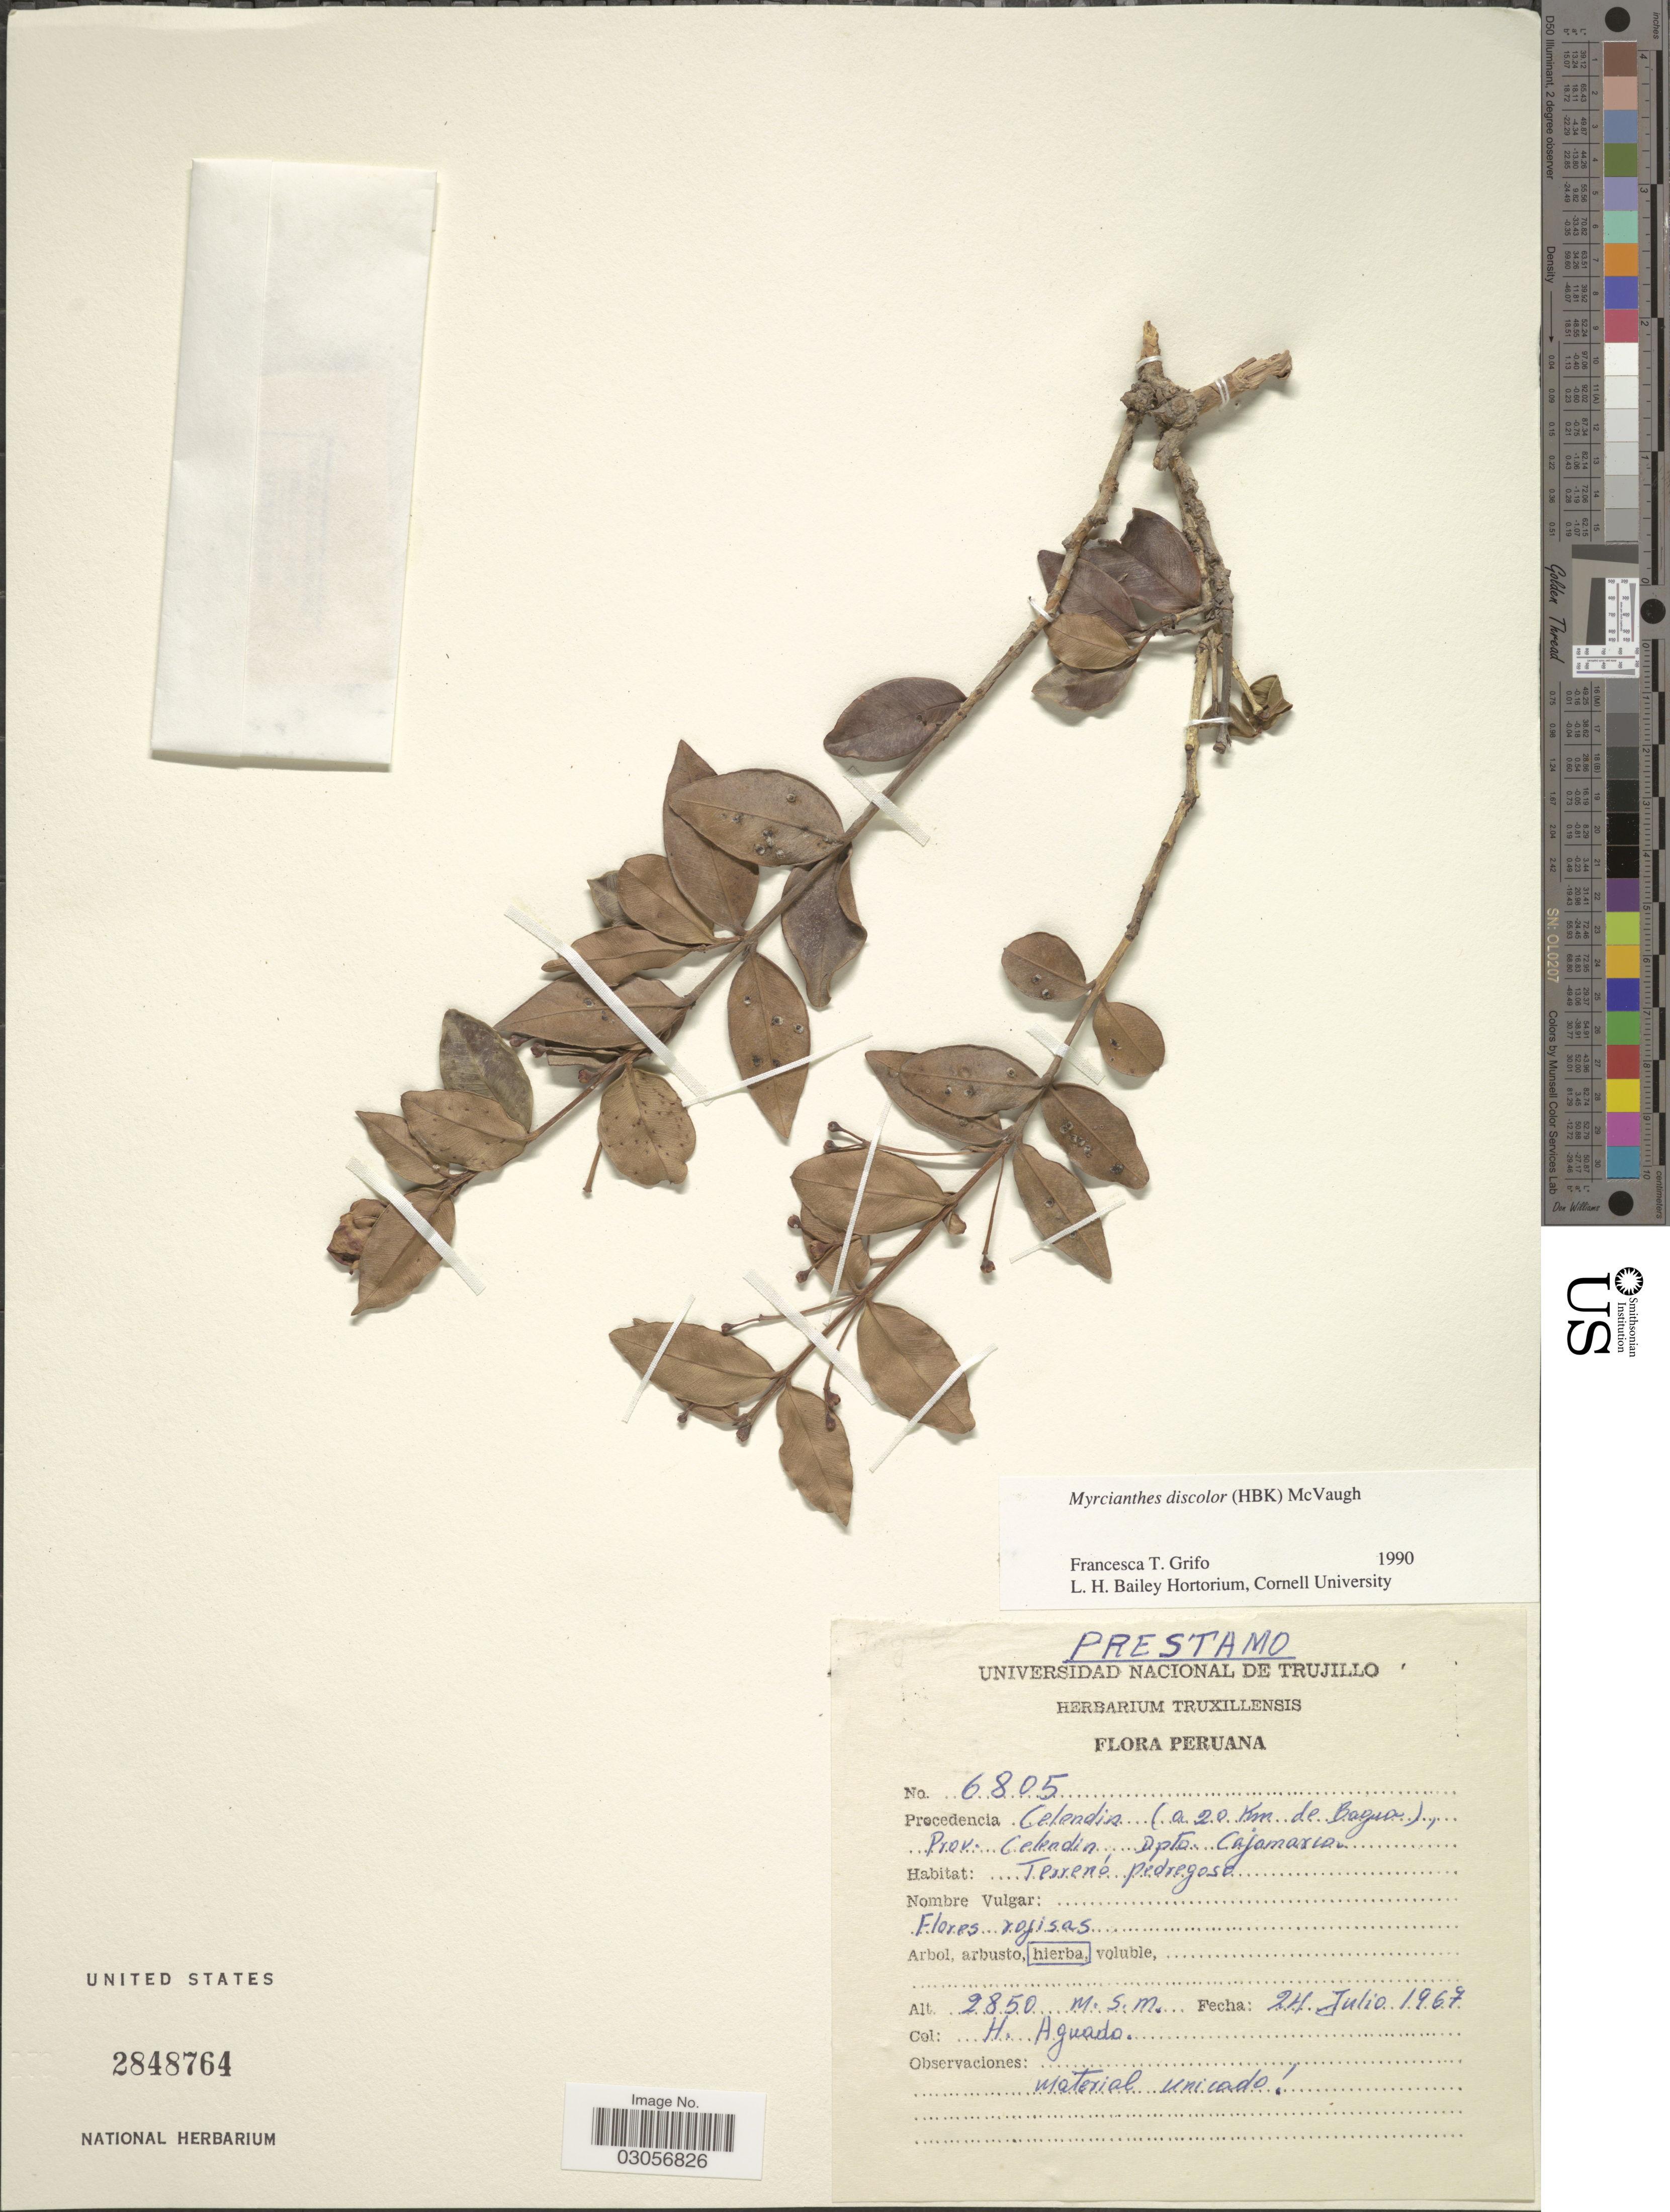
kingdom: Plantae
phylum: Tracheophyta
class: Magnoliopsida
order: Myrtales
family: Myrtaceae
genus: Myrcianthes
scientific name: Myrcianthes discolor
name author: (Kunth) McVaugh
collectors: H. Aguado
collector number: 6805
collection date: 1967-07-24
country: Peru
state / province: Cajamarca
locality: Procedencia Celendin ( a 20 Km de Bagua), Prov. Celendin, Dpto. Cajamarca.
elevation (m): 2850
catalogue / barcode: US 2848764